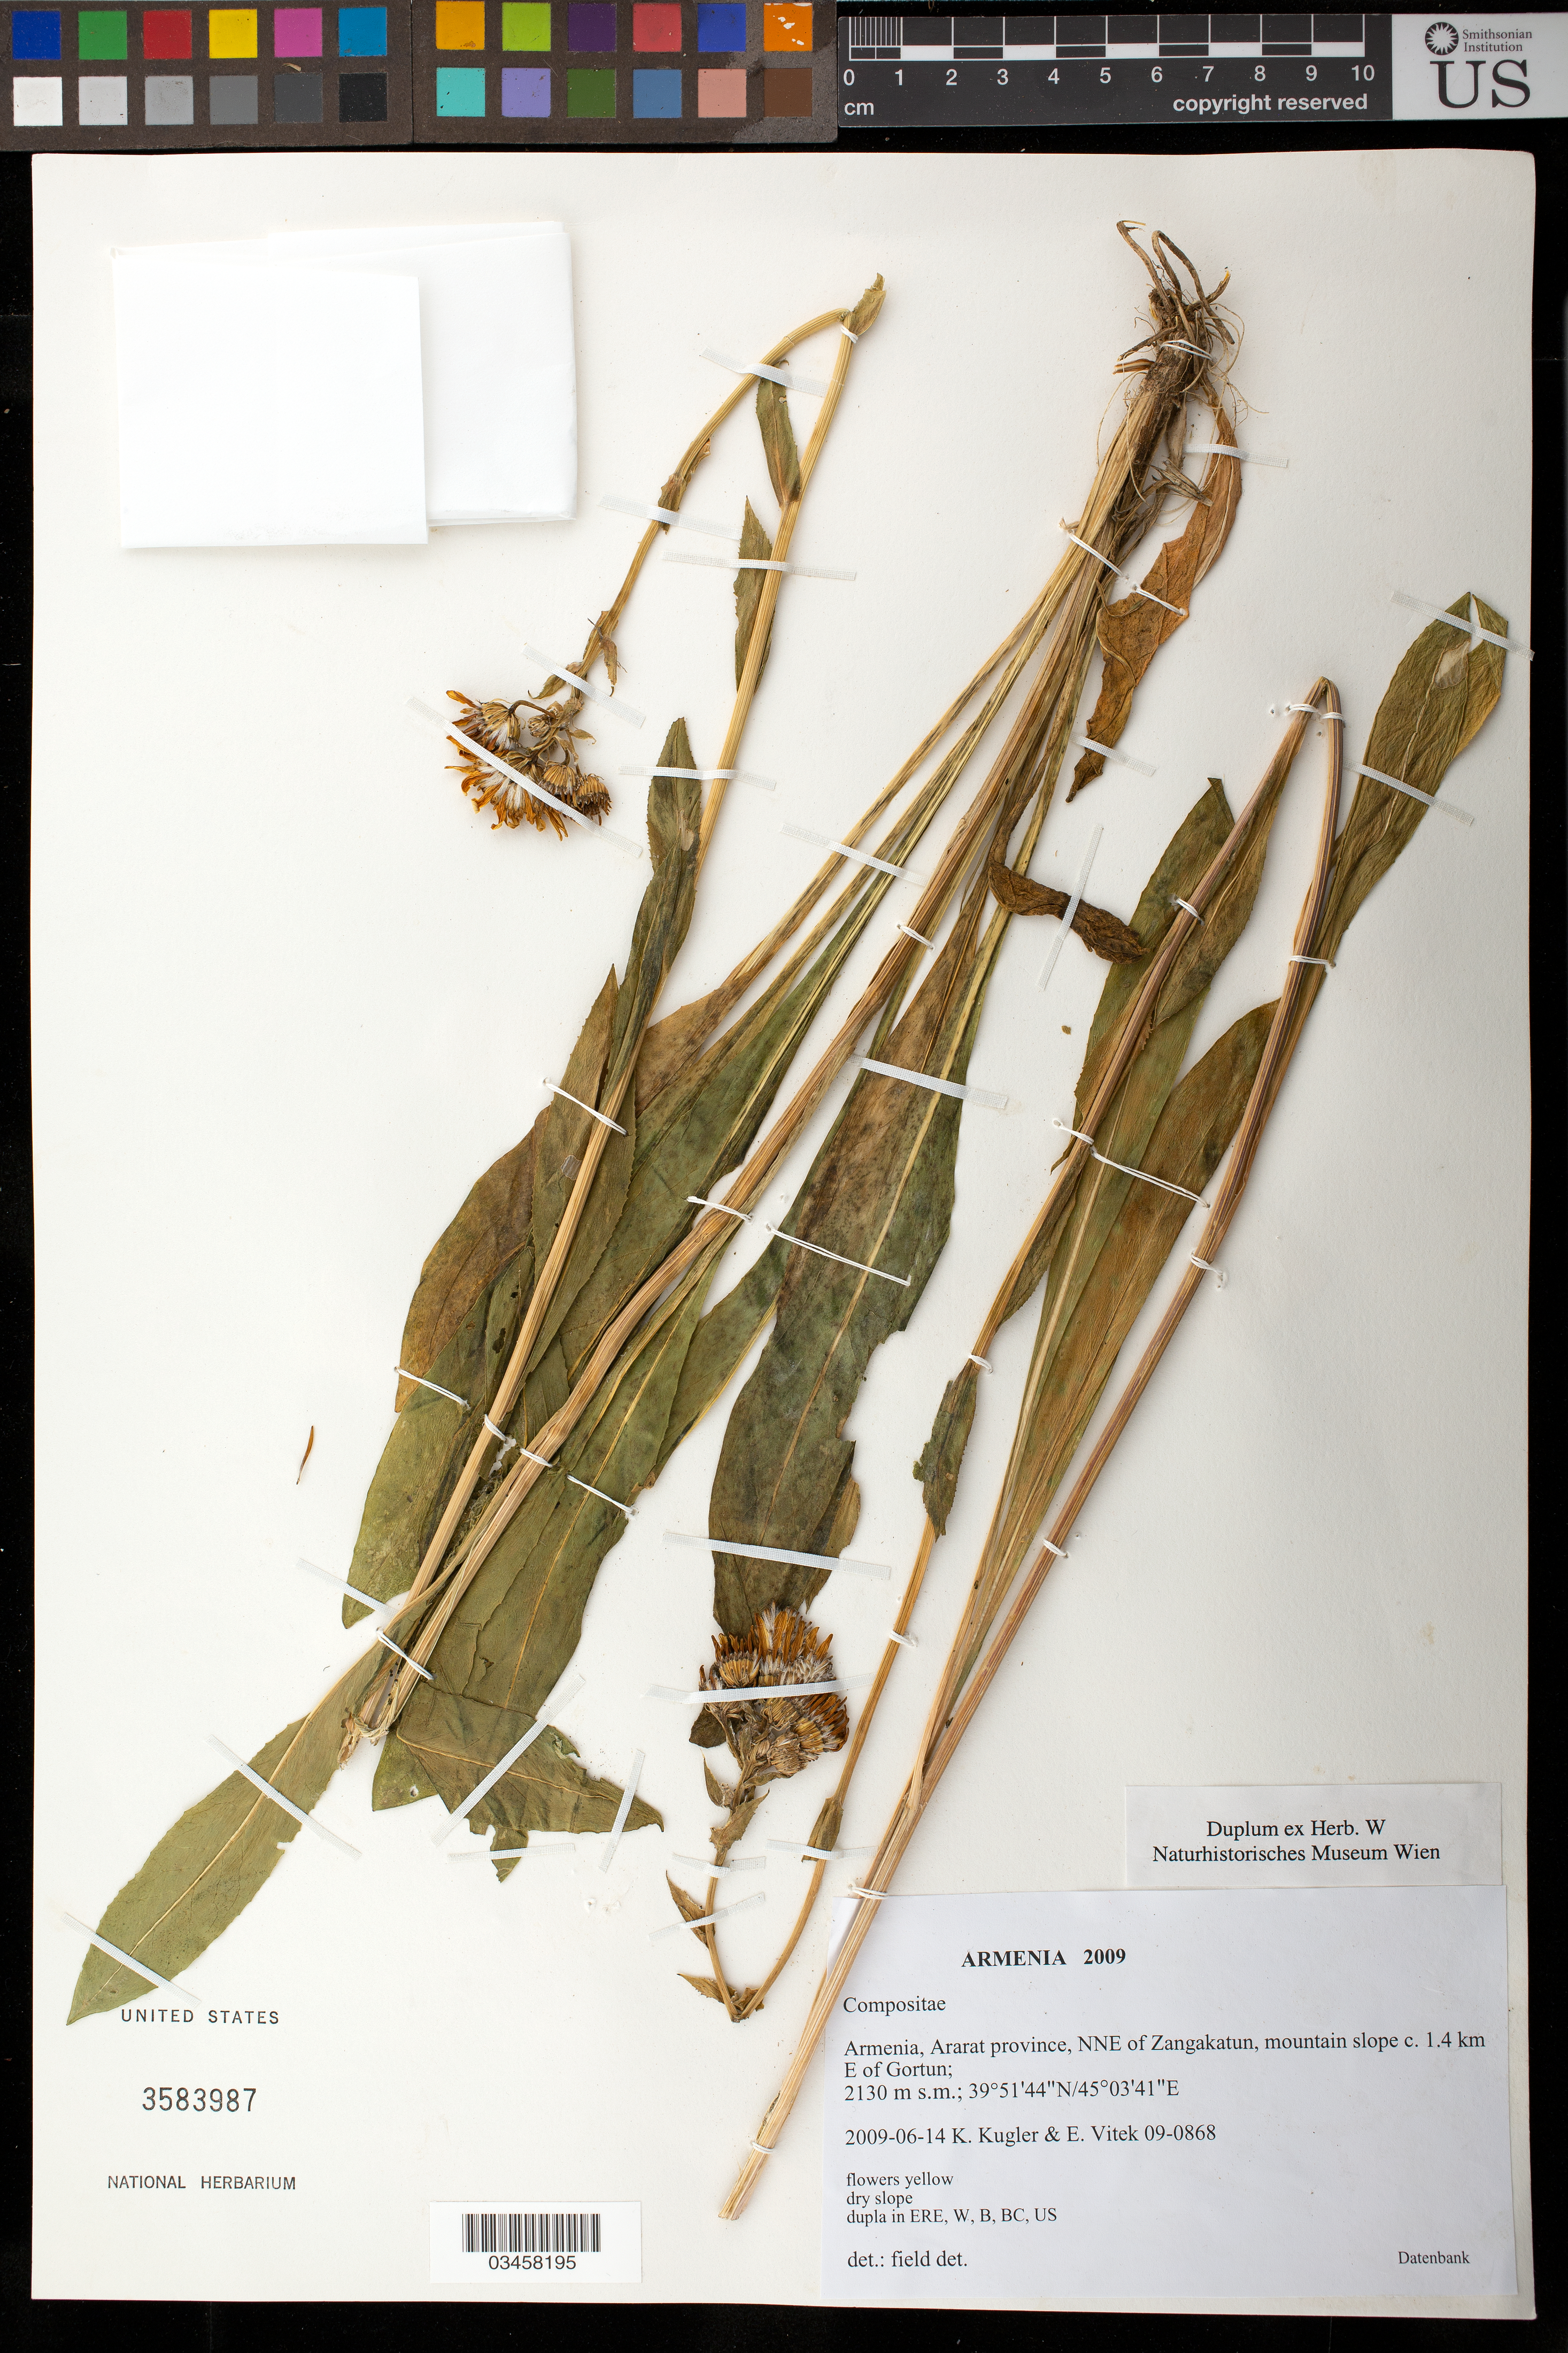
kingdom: Plantae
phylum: Tracheophyta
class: Magnoliopsida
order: Asterales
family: Asteraceae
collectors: K. Kugler & E. Vitek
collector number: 09-0868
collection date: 2009-06-14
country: Armenia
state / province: Ararat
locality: NNE of Zangakatun, mountain slope ca. 1.4 km E of Gortun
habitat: Dry slope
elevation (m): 2130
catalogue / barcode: US 3583987